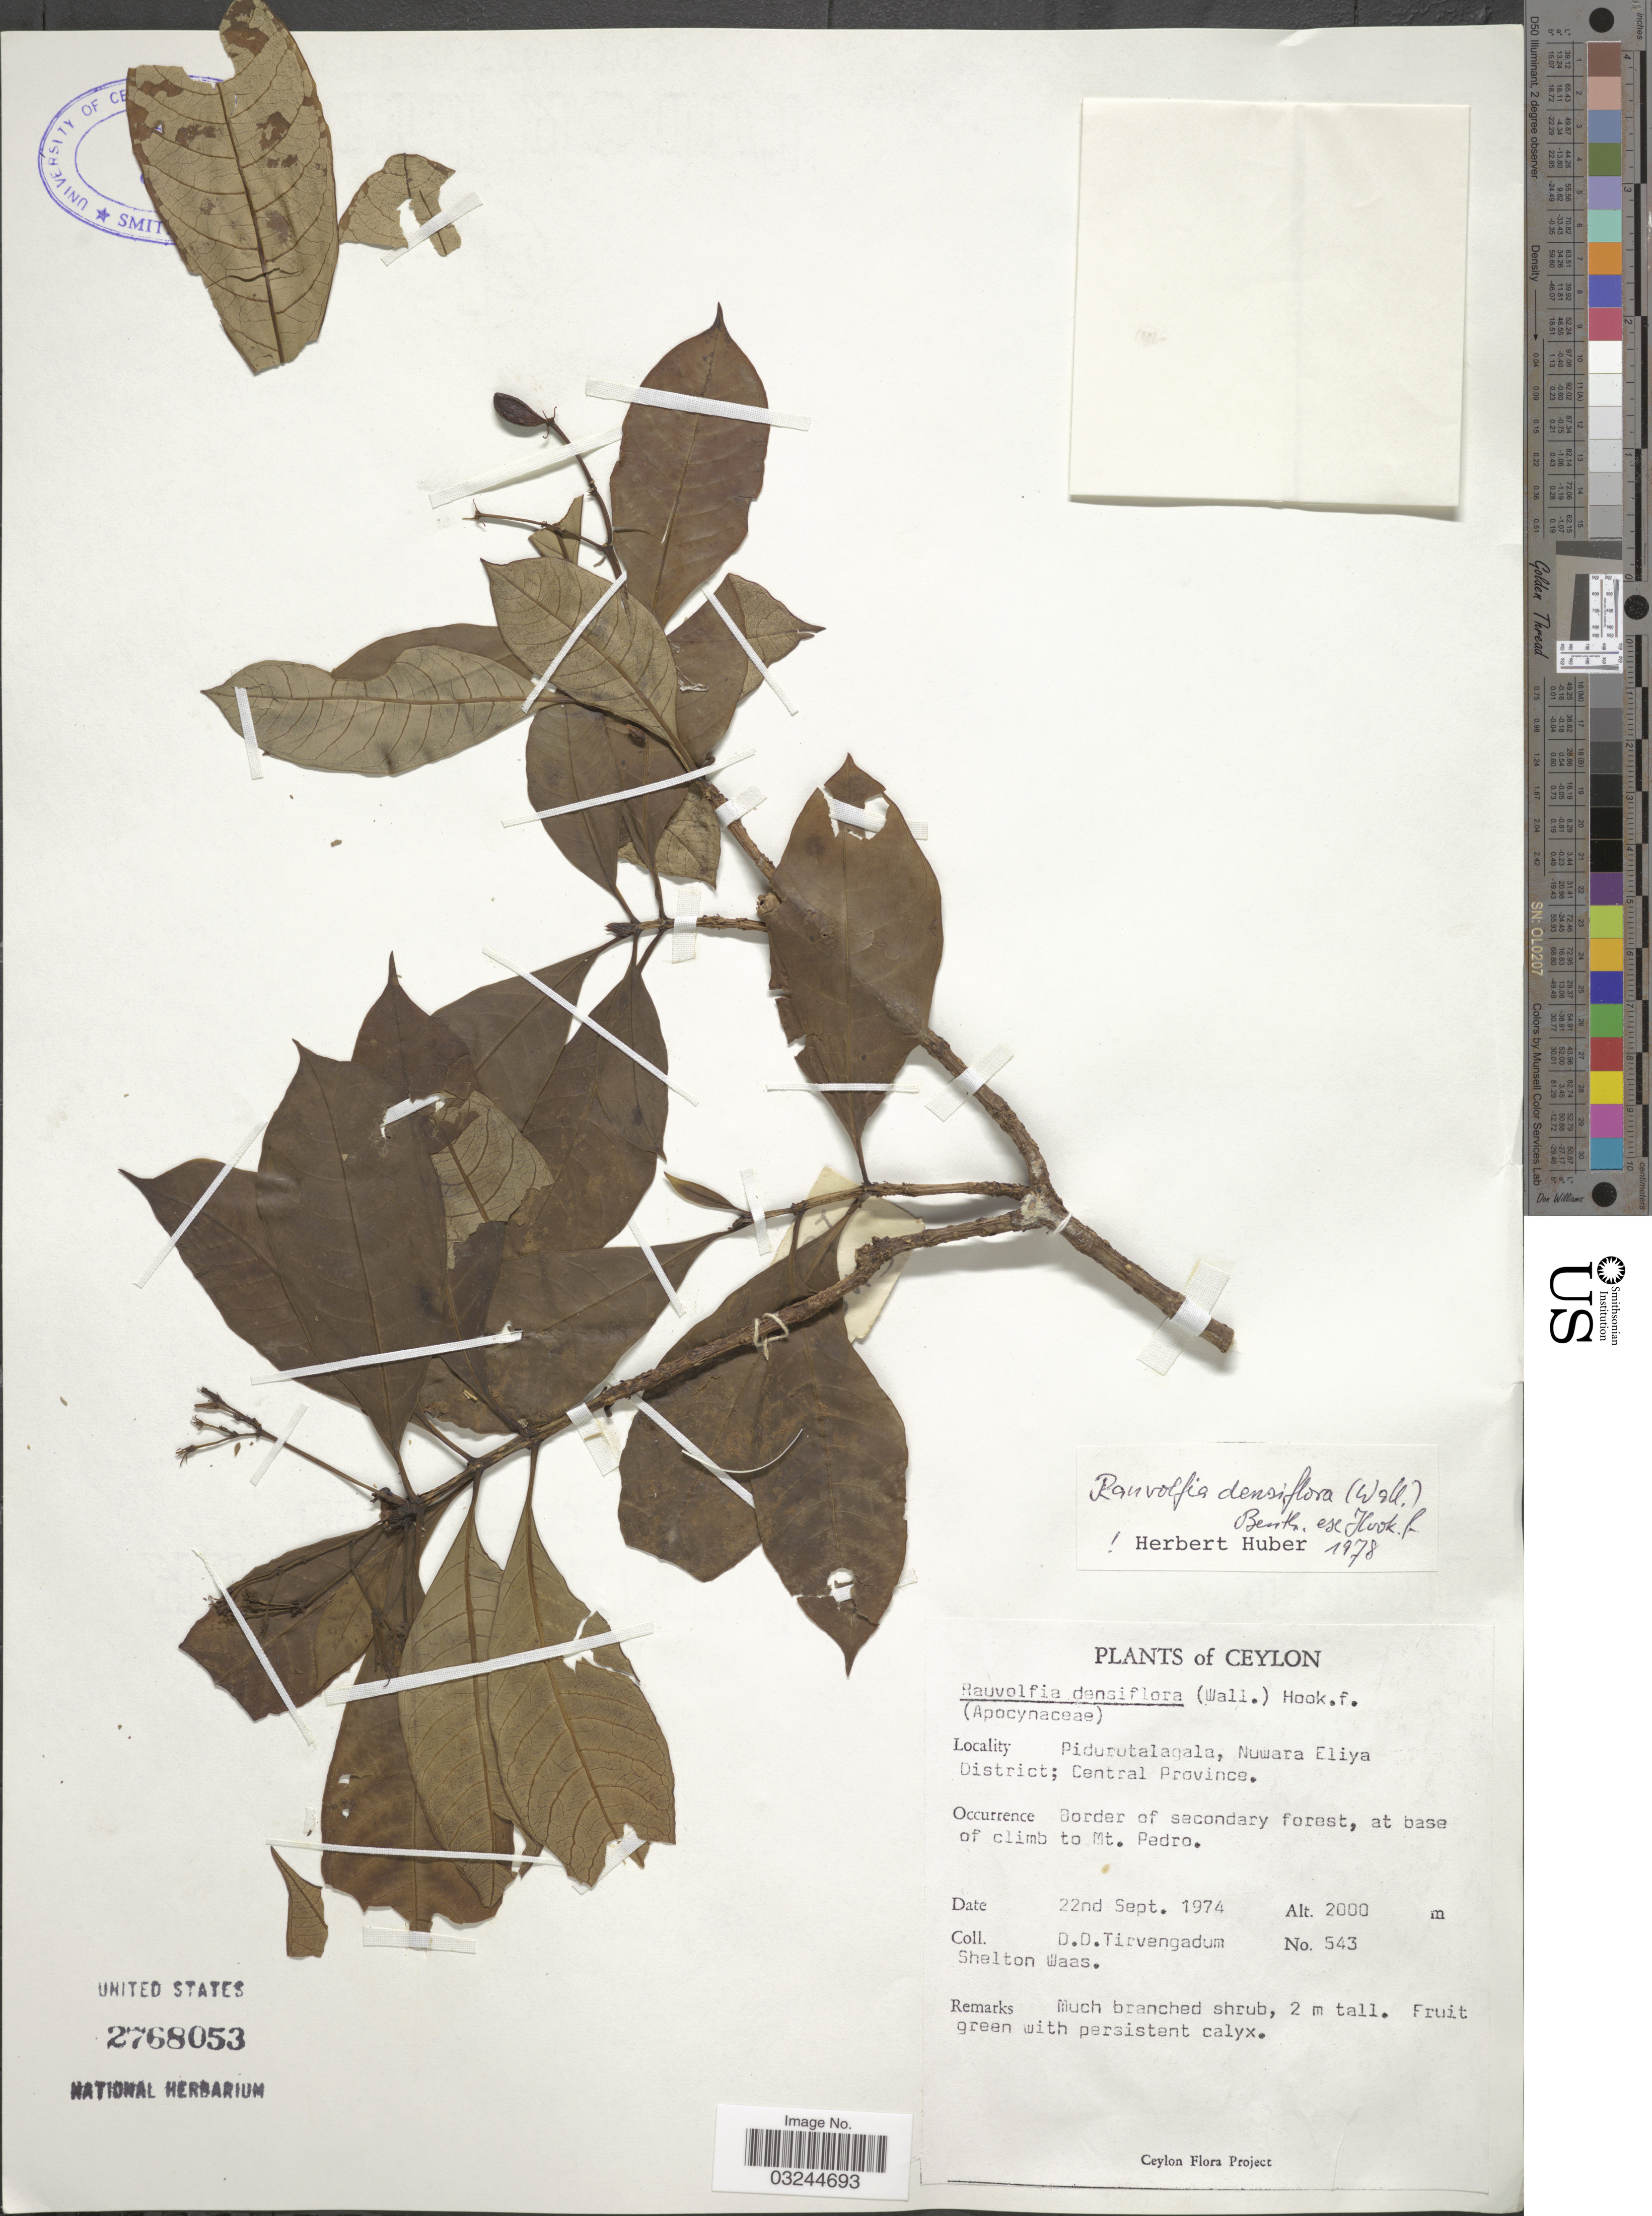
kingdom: Plantae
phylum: Tracheophyta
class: Magnoliopsida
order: Gentianales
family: Apocynaceae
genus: Rauvolfia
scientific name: Rauvolfia densiflora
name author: (Wall.) Benth. ex Hook. f.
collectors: D. Tirvengadum & S. Waas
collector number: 543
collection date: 1974-09-22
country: Sri Lanka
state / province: Central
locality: Ceylon. Pidurutagala, Nuwara Eliya District. Border of secondary forest, at base of climb to Mt. Pedro.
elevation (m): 2000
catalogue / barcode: US 2768053